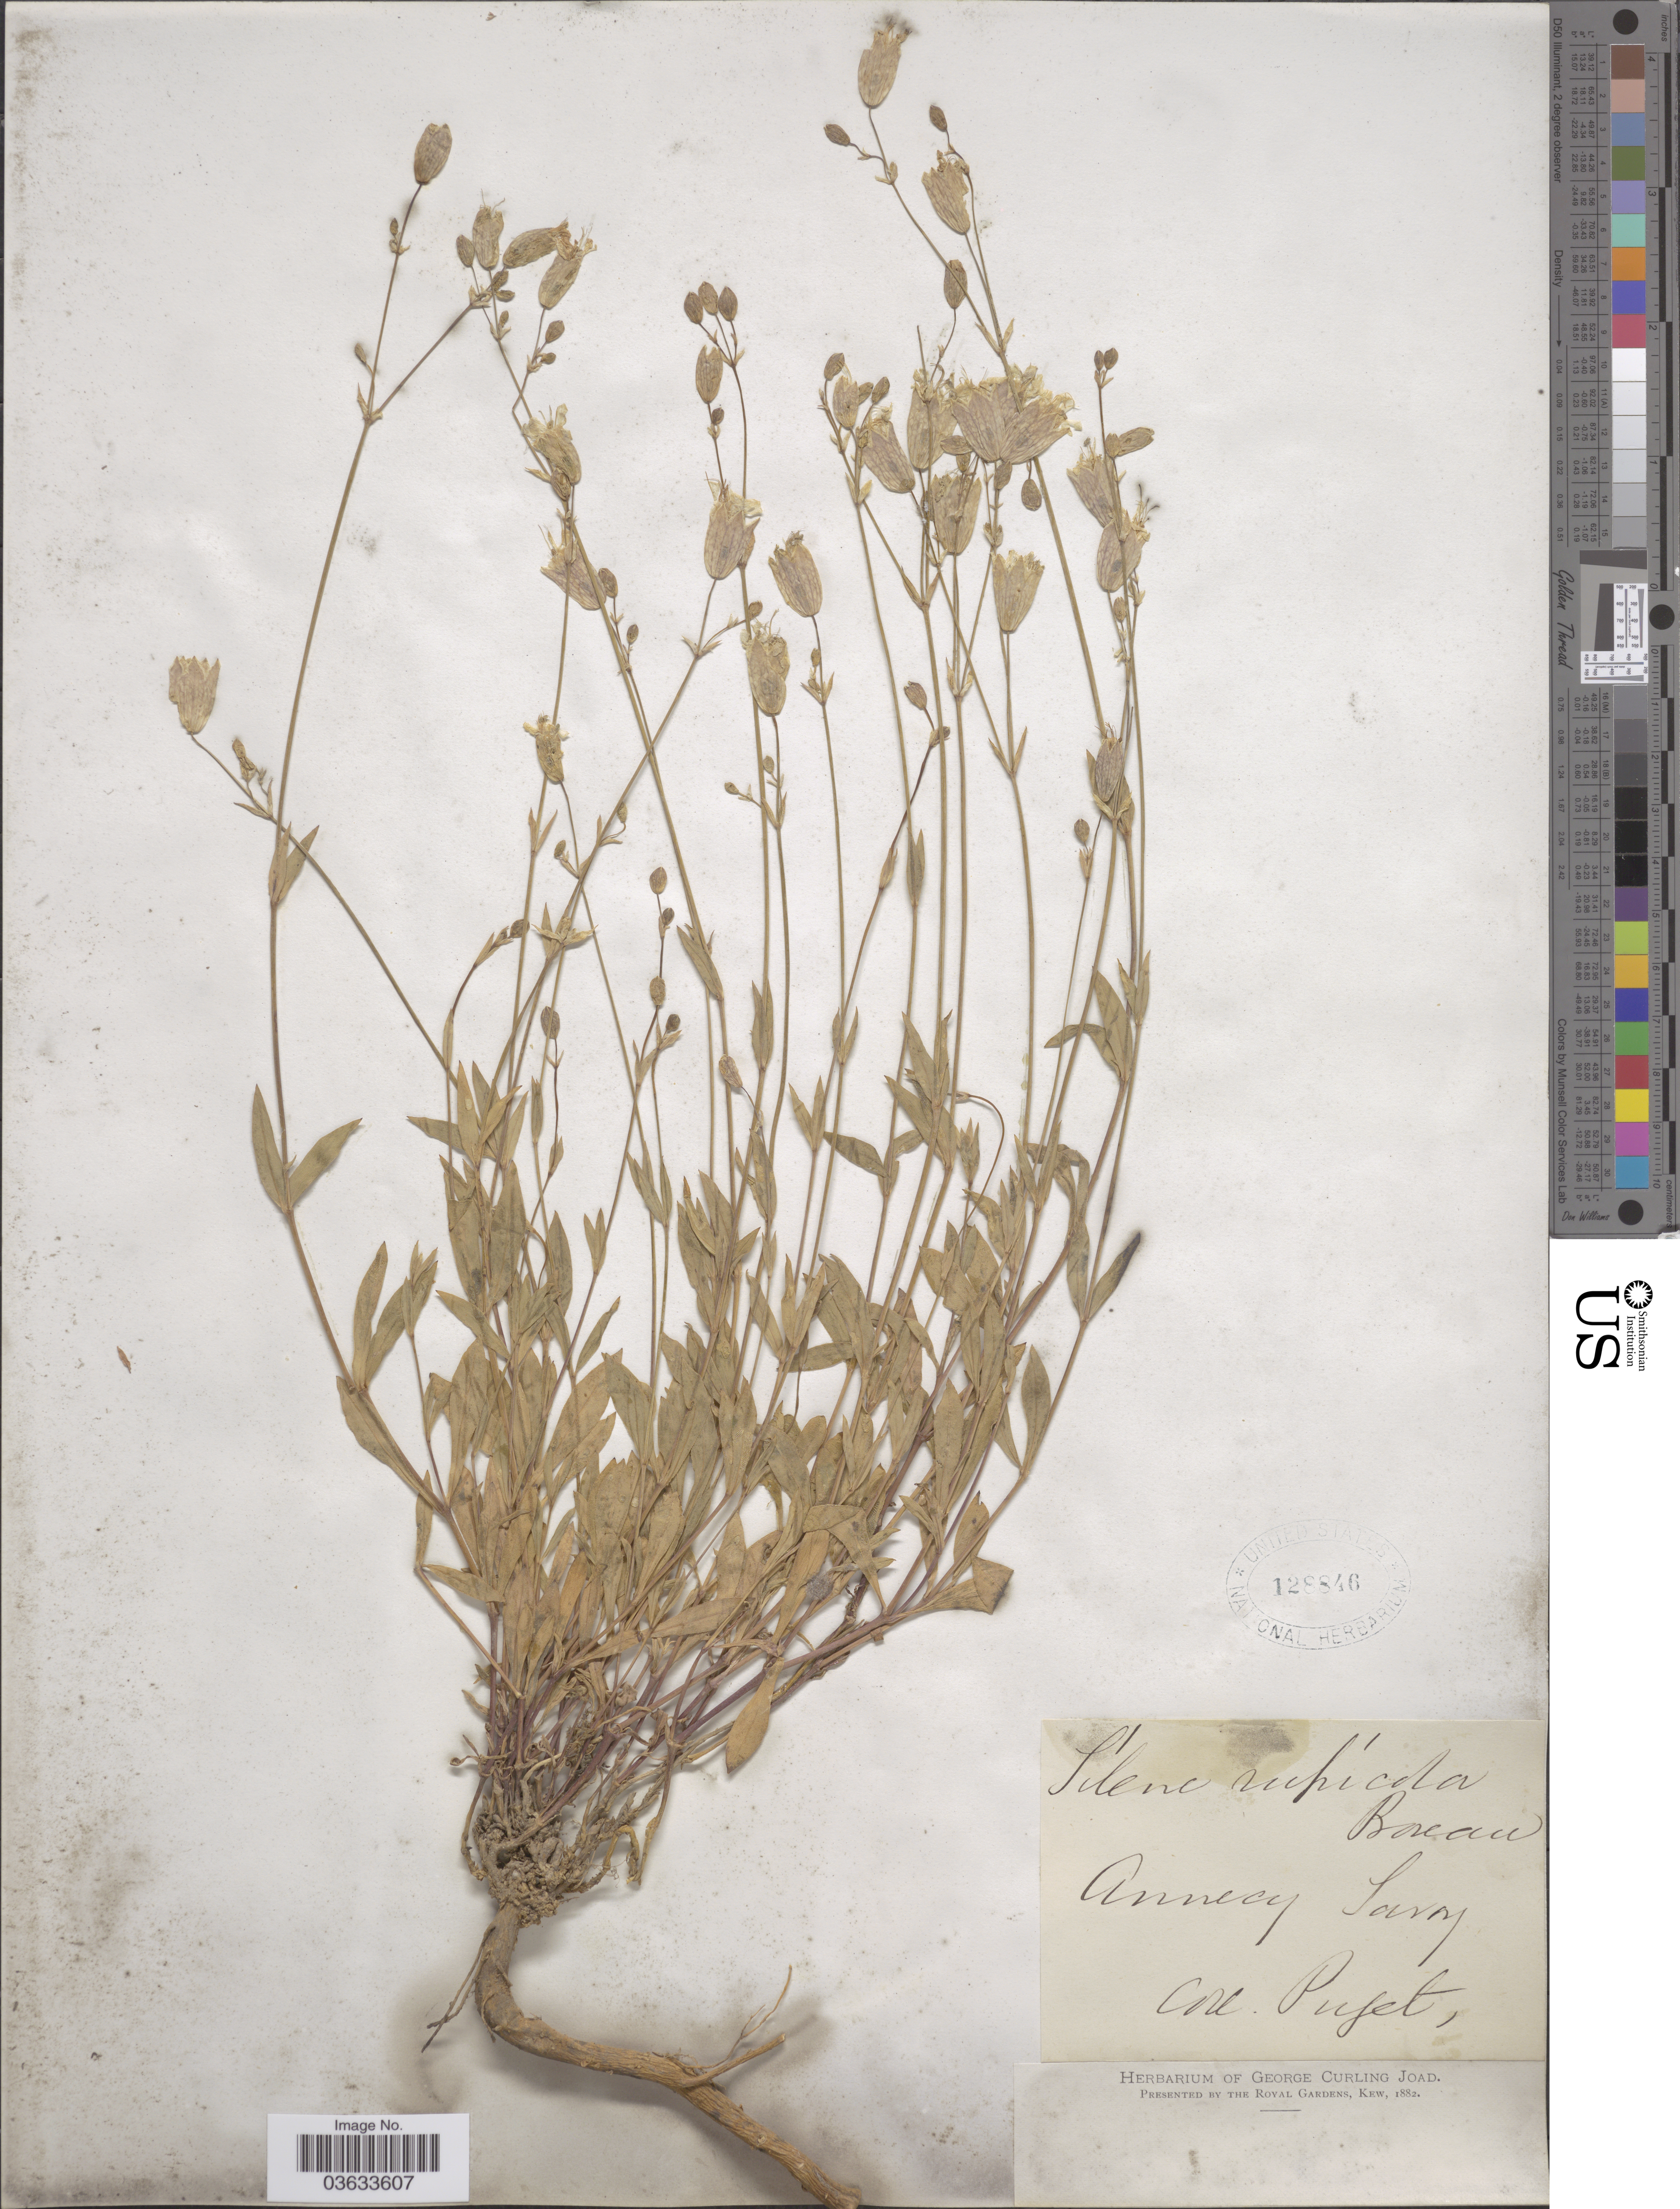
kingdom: Plantae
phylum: Tracheophyta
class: Magnoliopsida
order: Caryophyllales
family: Caryophyllaceae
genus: Silene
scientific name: Silene rupicola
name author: Nakai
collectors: -. Puget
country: France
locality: Annecy, Savoy.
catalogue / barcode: US 128846